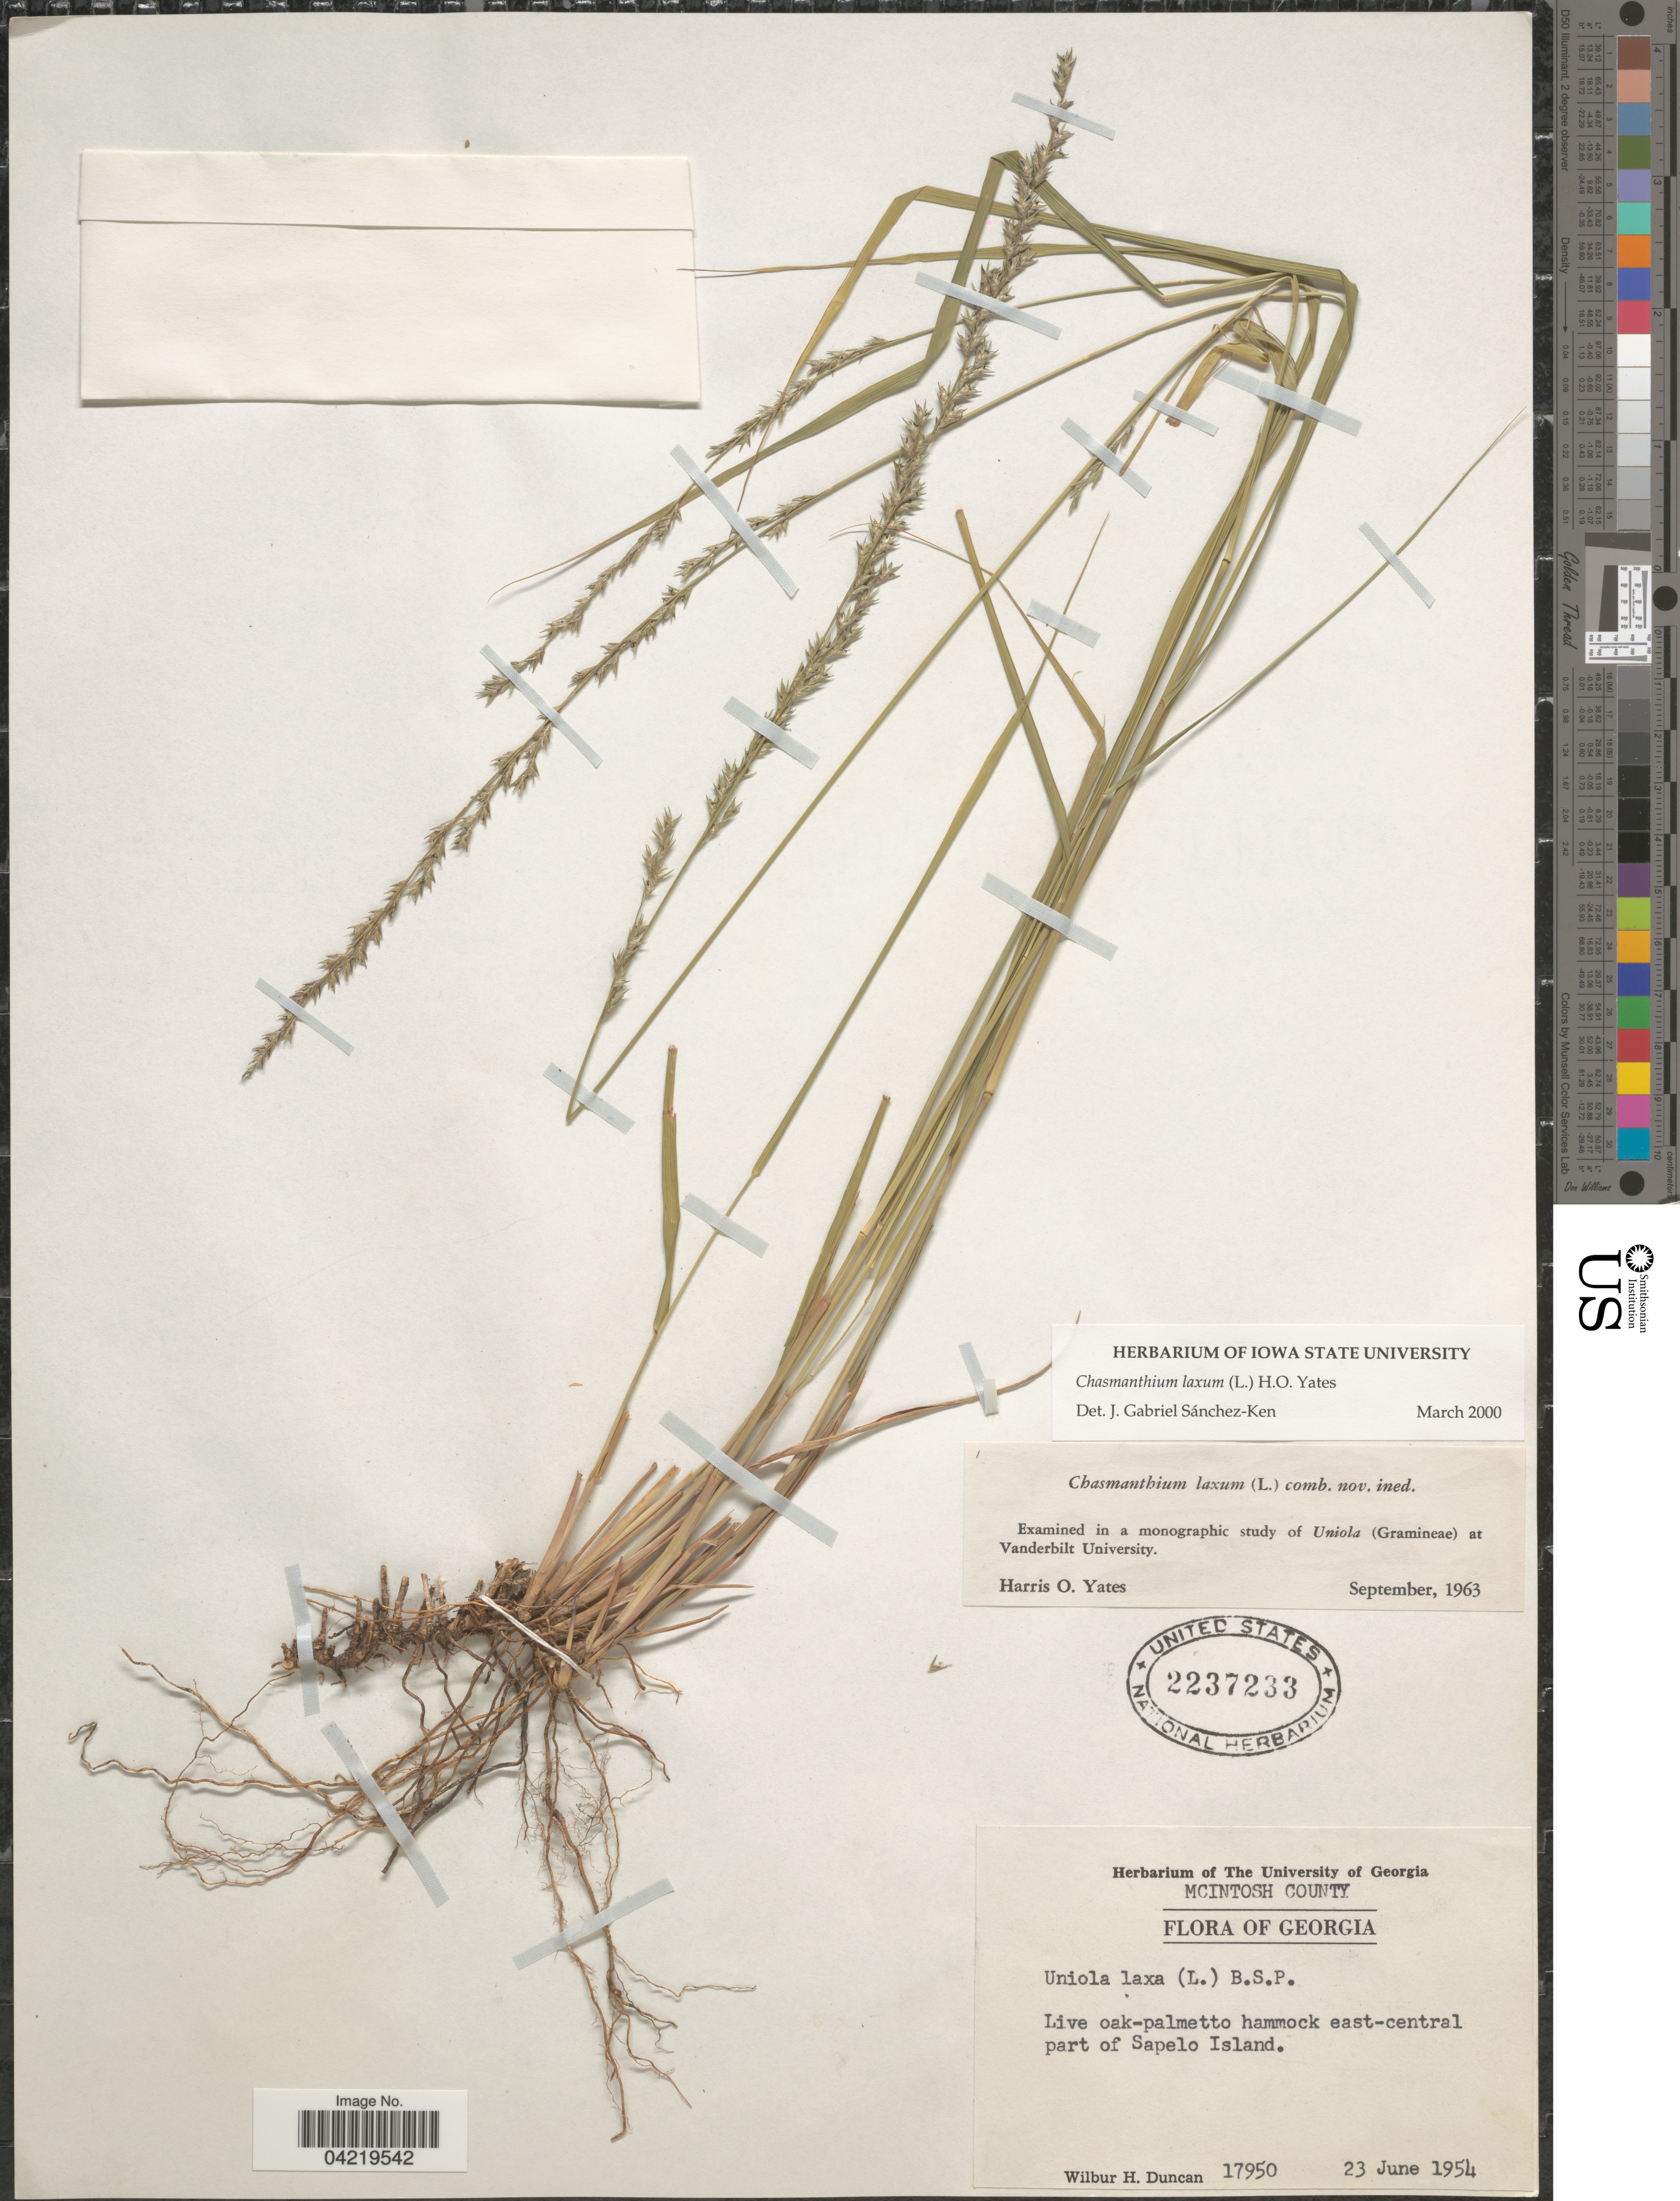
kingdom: Plantae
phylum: Tracheophyta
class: Liliopsida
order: Poales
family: Poaceae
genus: Chasmanthium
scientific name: Chasmanthium laxum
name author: (L.) H.O. Yates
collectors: W. H. Duncan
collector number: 17950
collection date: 1954-06-23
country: United States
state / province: Georgia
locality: Mcintosh County. Live oak-palmetto hammock east-central part of Sapelo Island.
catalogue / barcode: US 2237233